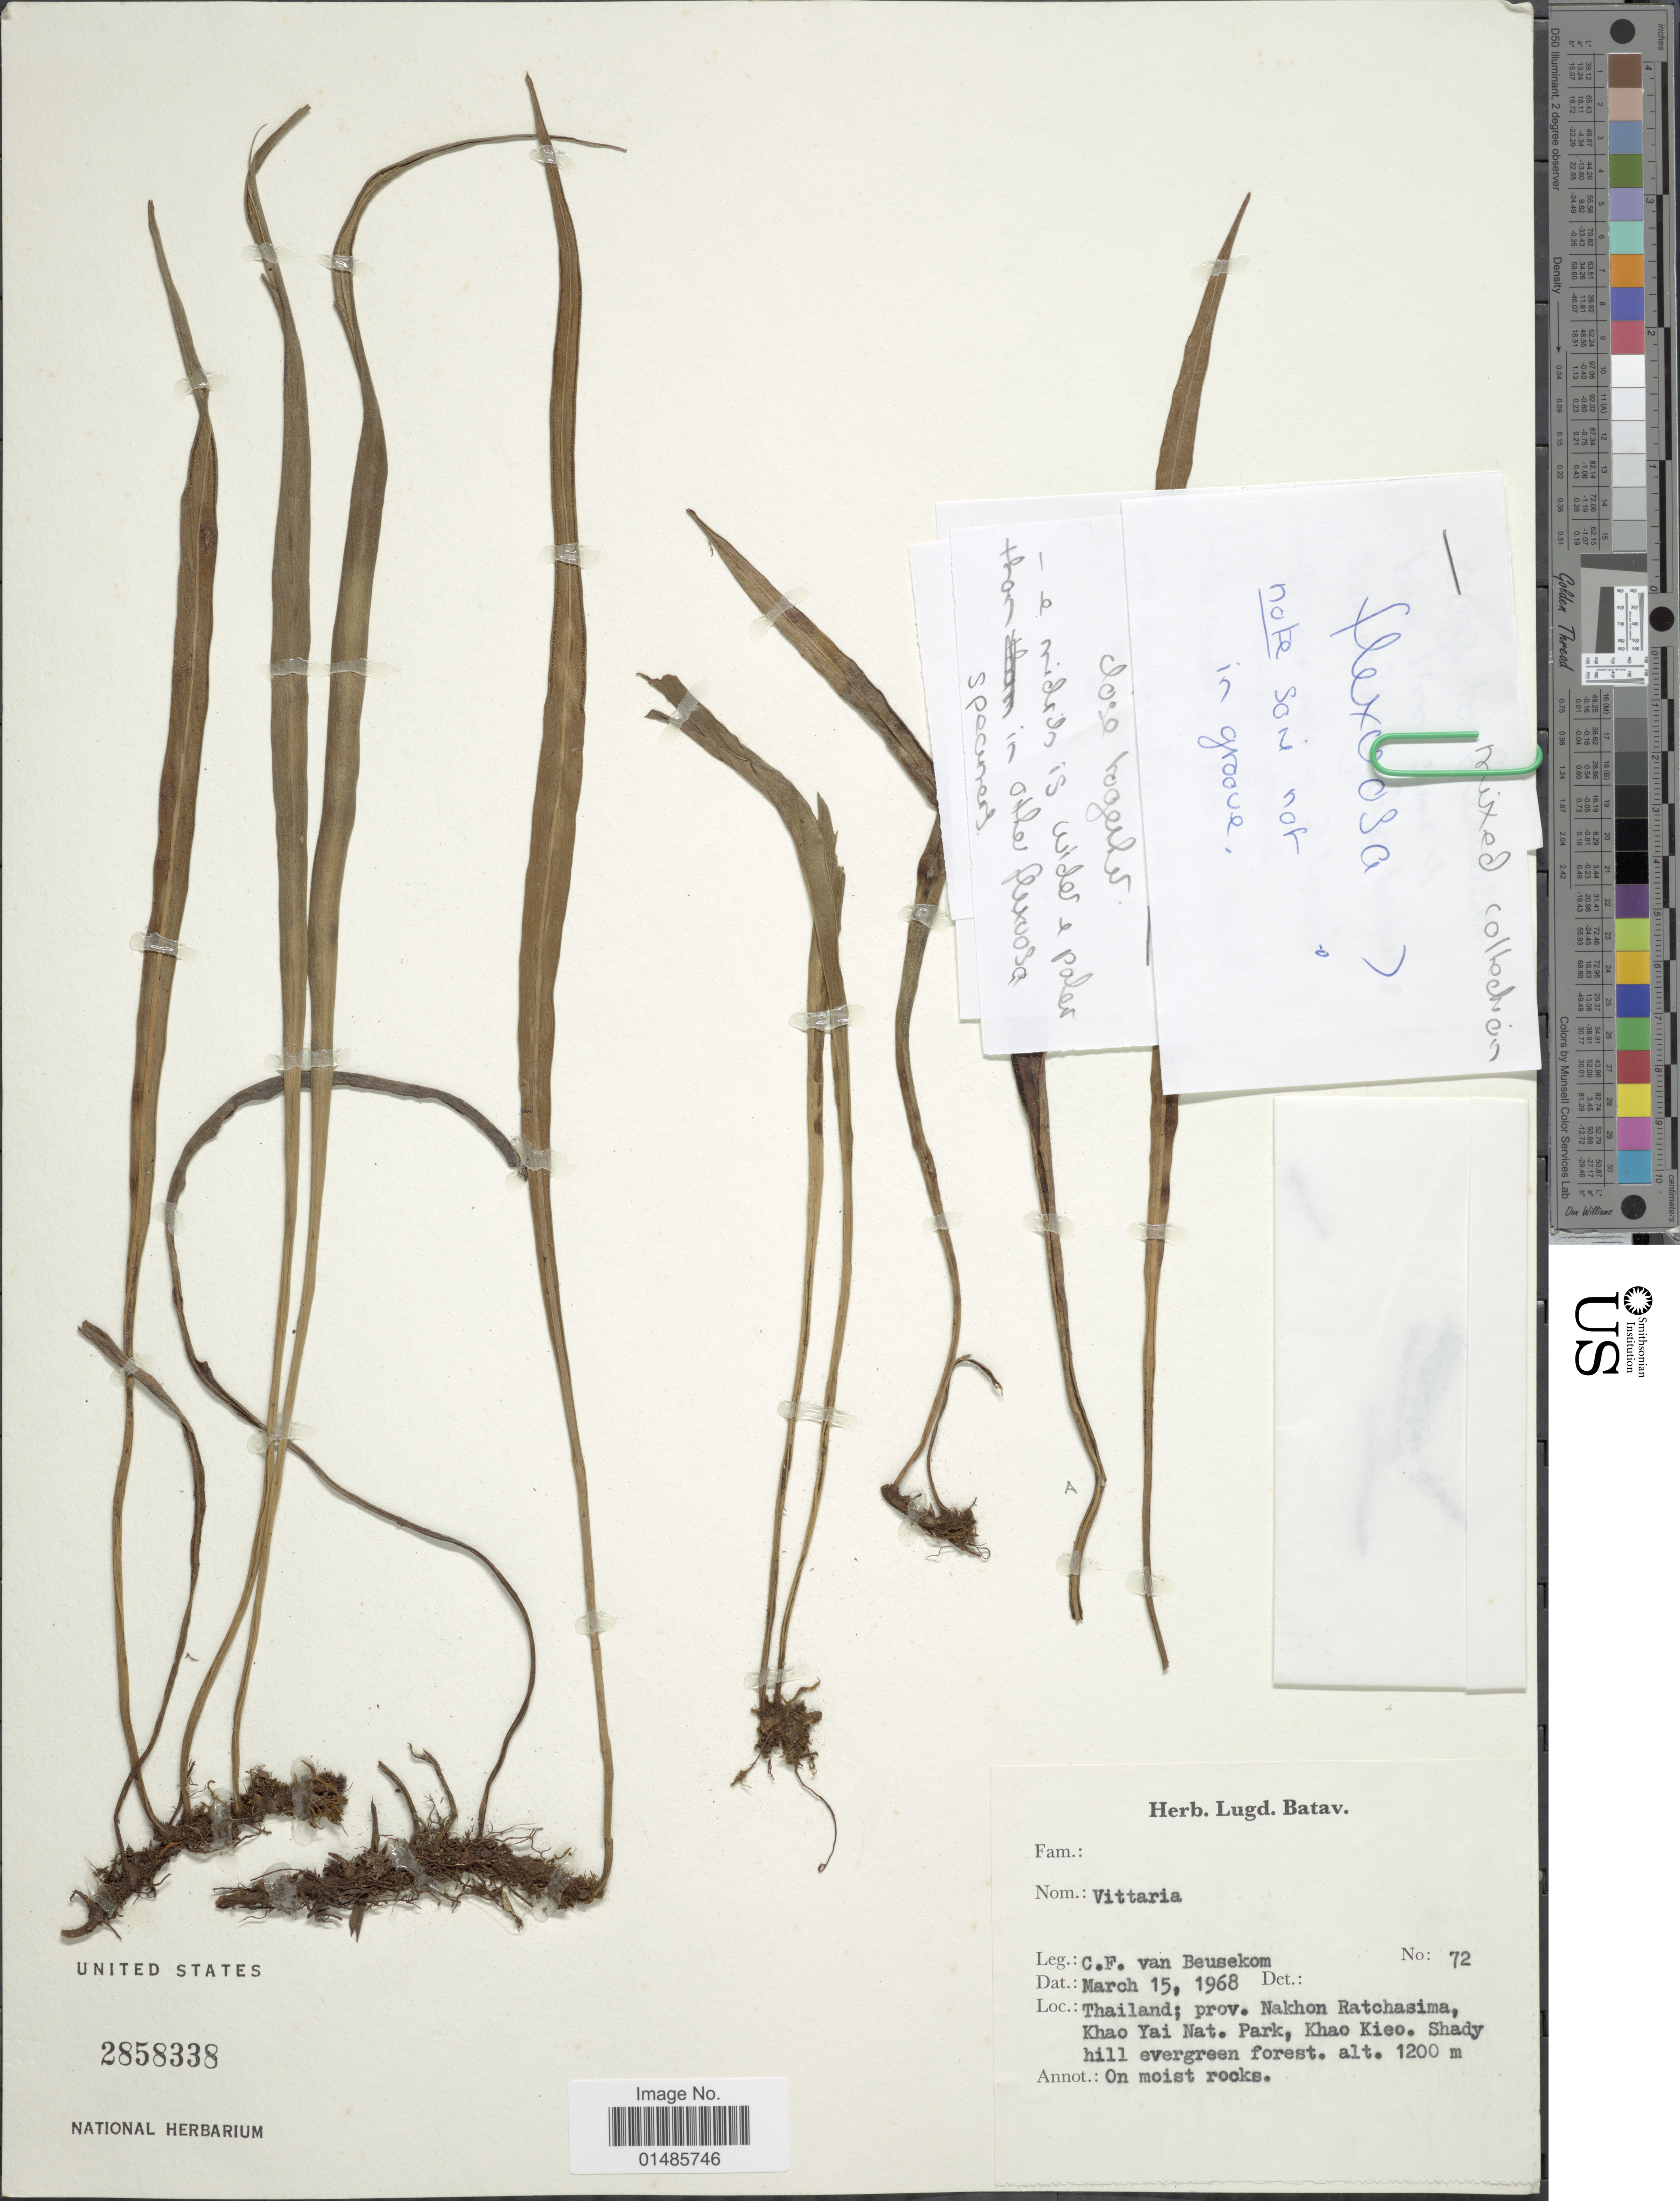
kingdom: Plantae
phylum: Tracheophyta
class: Polypodiopsida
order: Polypodiales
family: Pteridaceae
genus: Haplopteris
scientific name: Haplopteris flexuosa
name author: (Fée) E.H. Crane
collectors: C. F. Beusekom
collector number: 72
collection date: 1968-03-15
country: Thailand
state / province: Nakhon Ratchasima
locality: Khao Yai Nat. Park, Khao Kieo.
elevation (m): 1200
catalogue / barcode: US 2858338